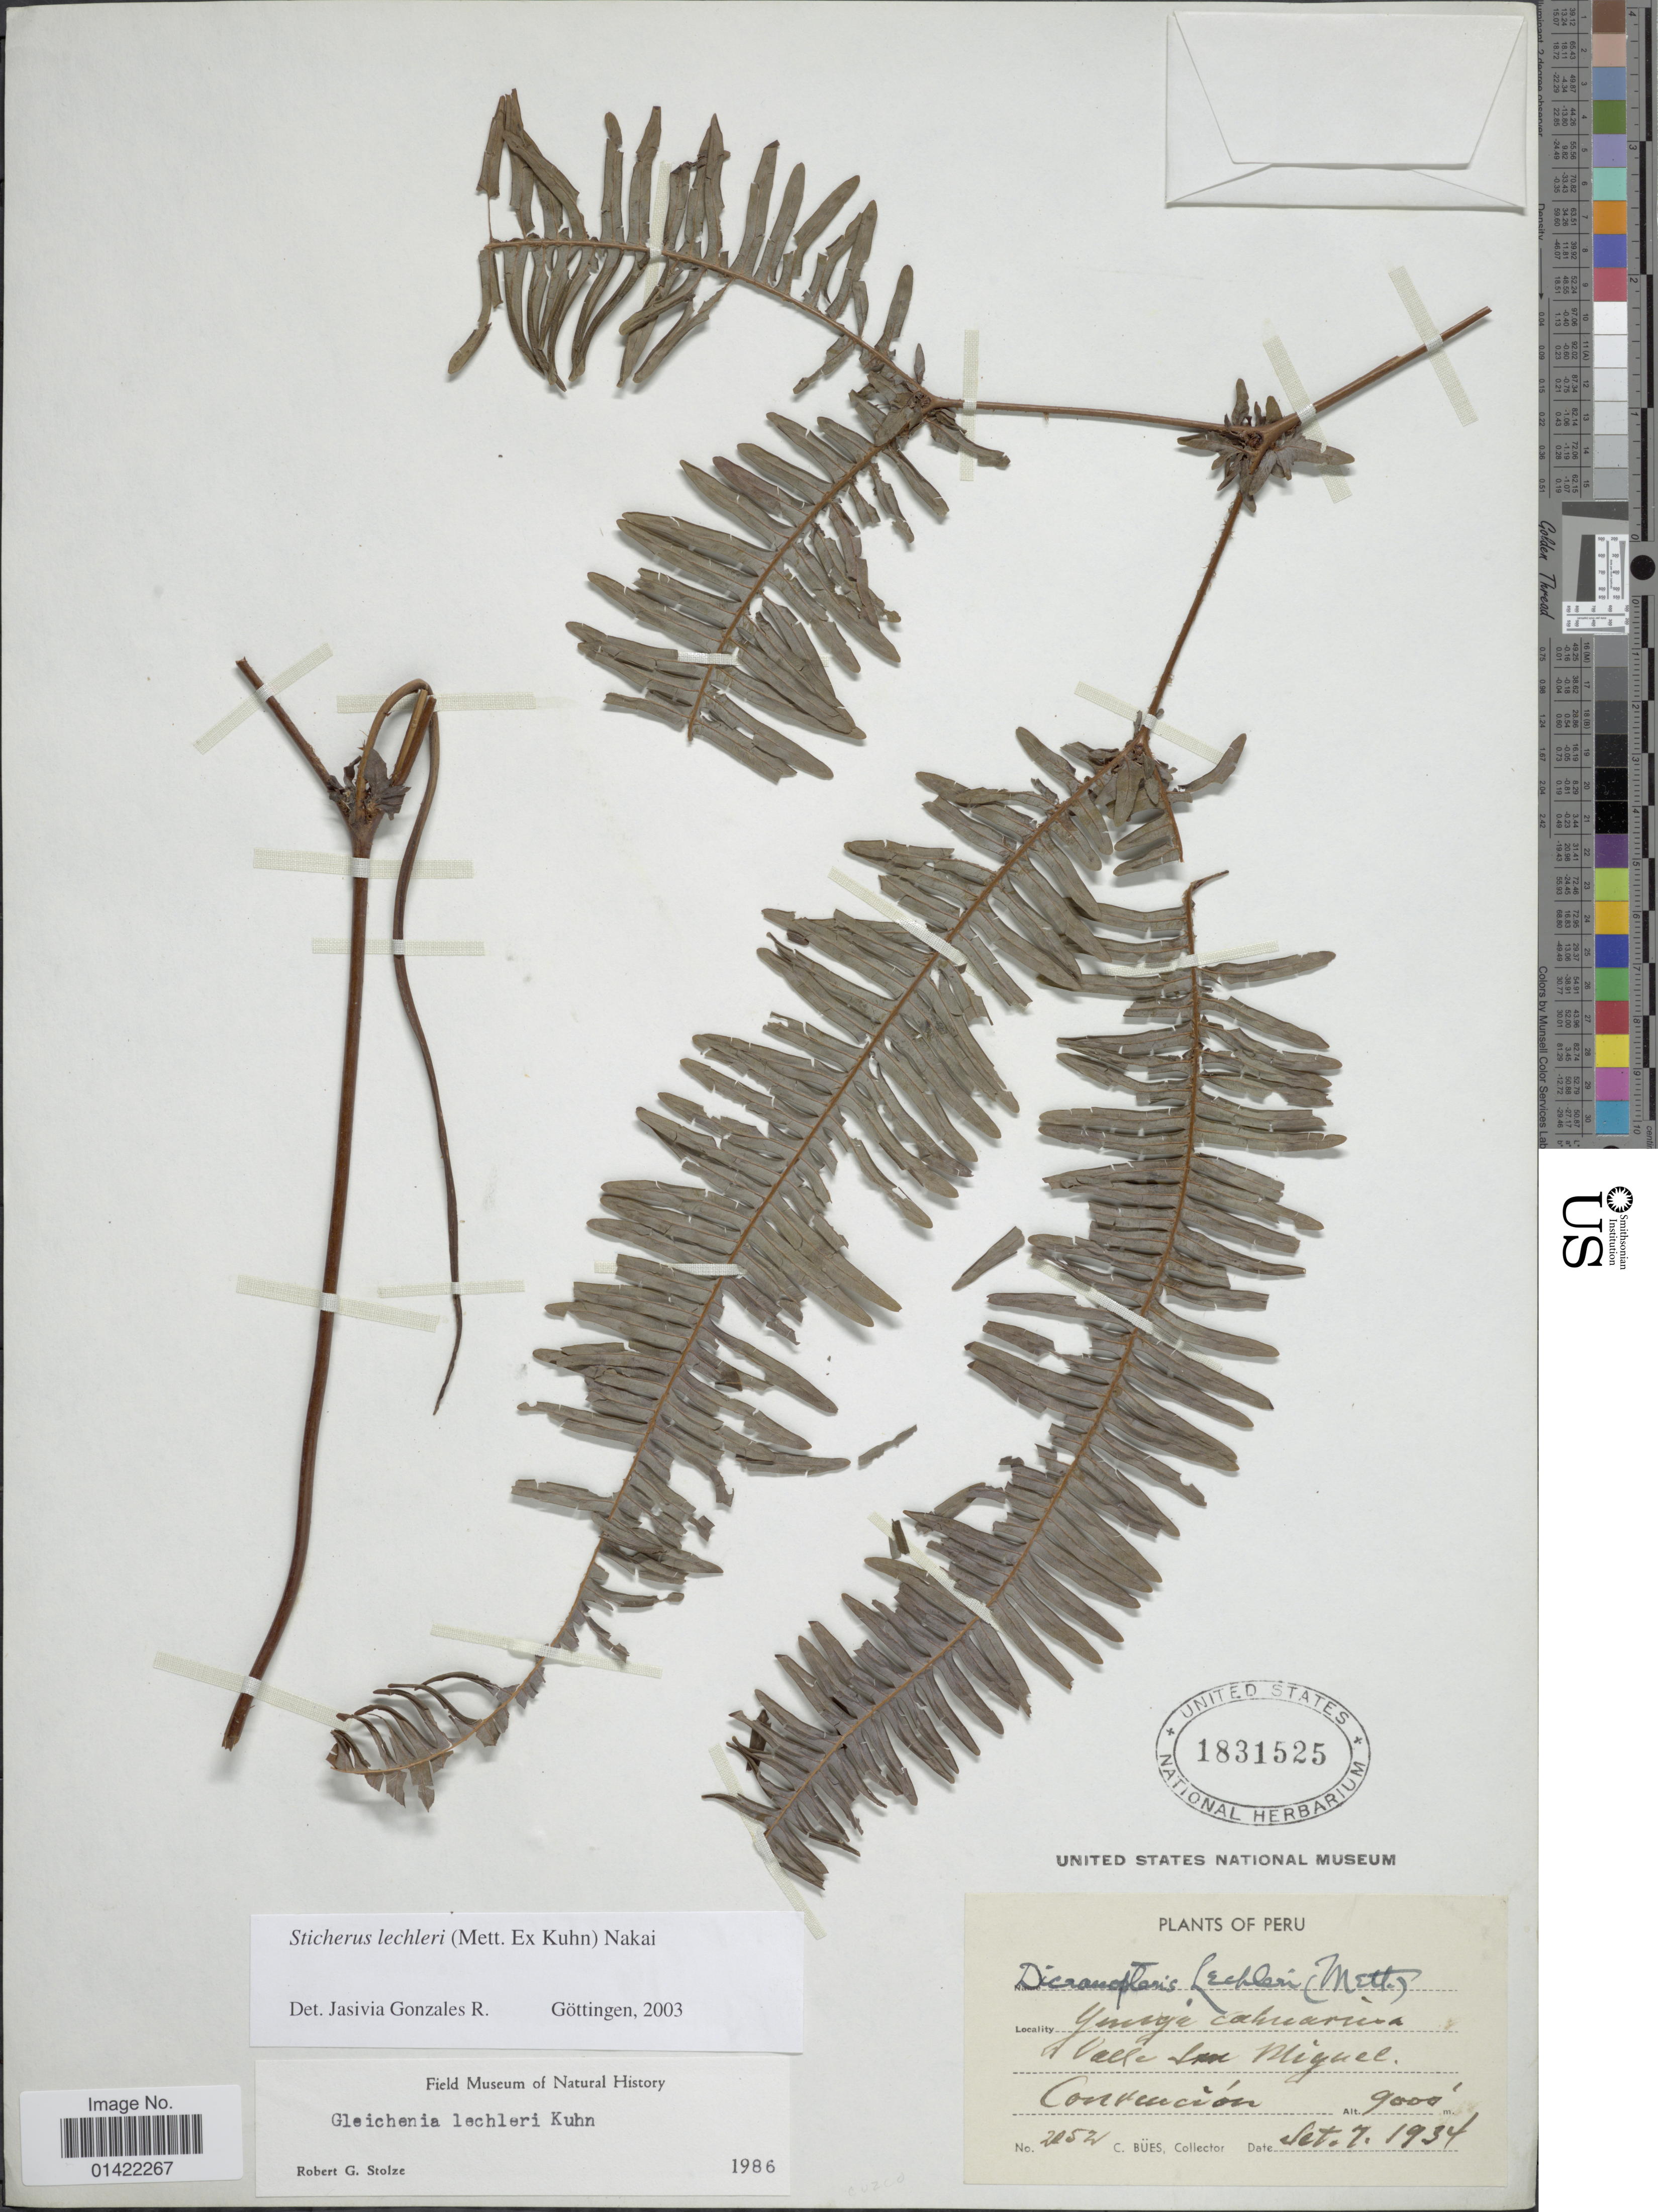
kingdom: Plantae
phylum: Tracheophyta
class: Polypodiopsida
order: Gleicheniales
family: Gleicheniaceae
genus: Sticherus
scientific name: Sticherus lechleri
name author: (Mett. ex Kuhn) Nakai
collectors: C. Bues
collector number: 2052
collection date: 1934-09-07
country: Peru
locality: Valle San Miguel, Convención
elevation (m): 2743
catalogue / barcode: US 1831525